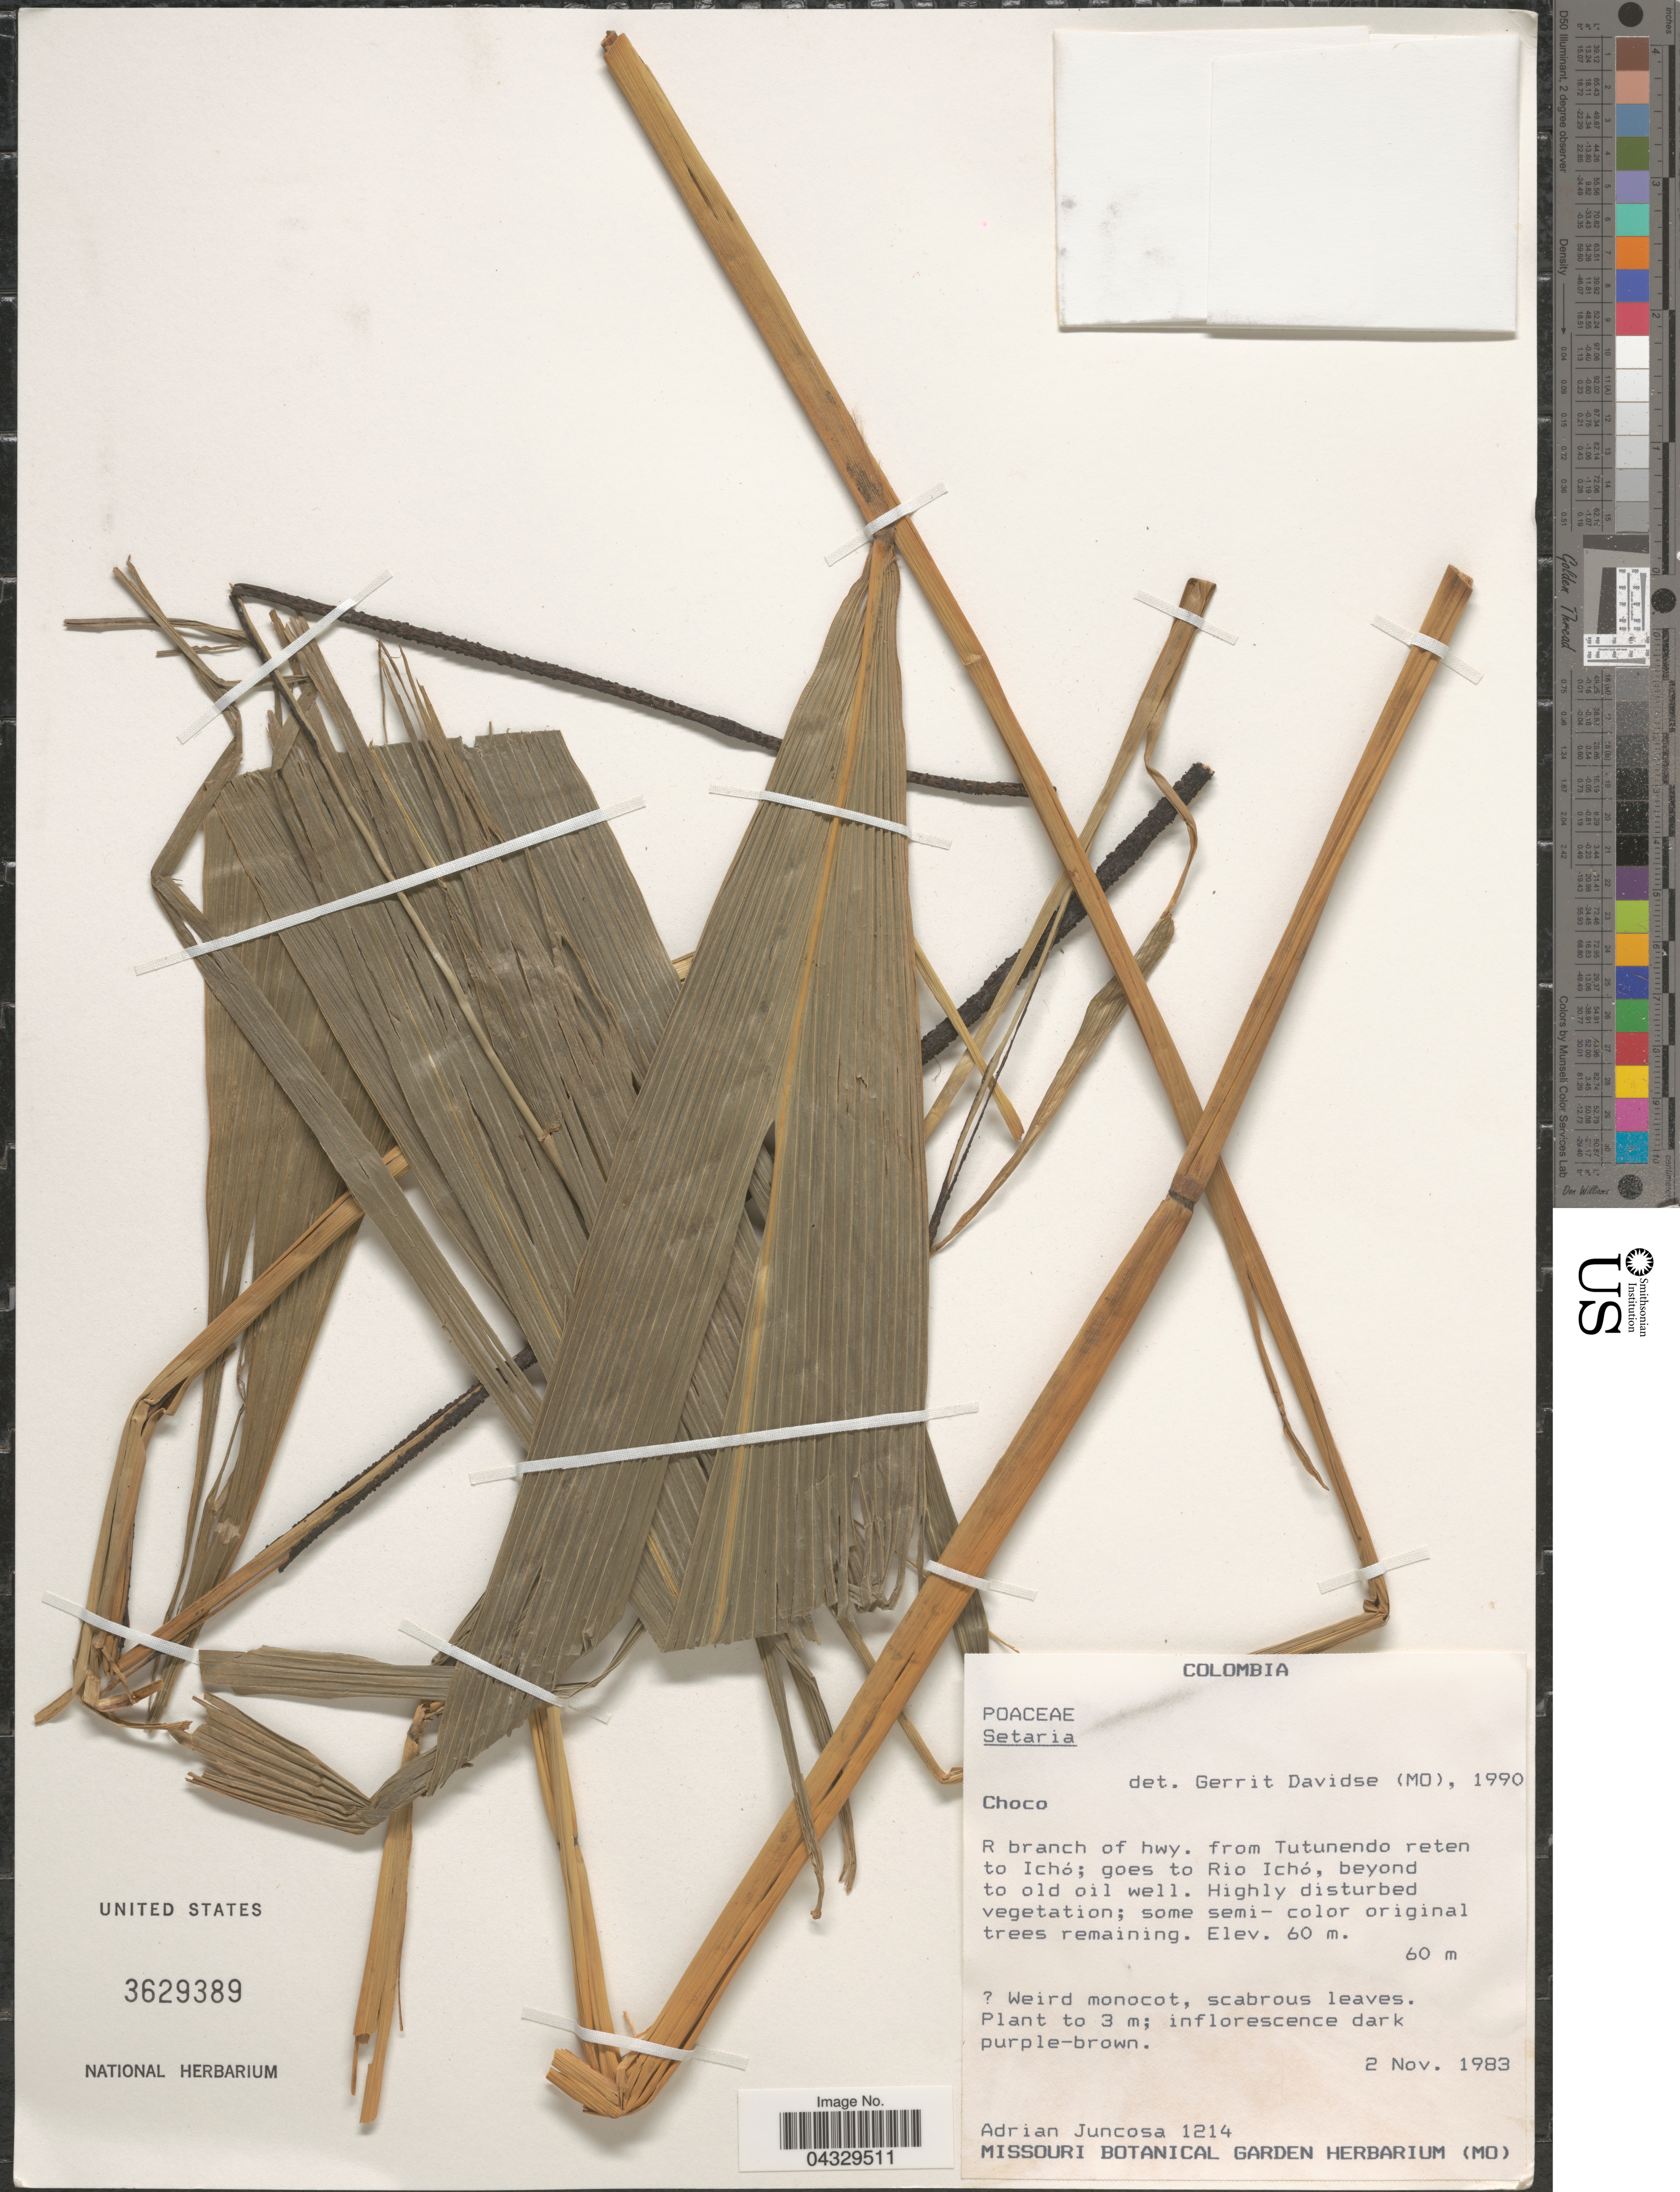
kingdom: Plantae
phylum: Tracheophyta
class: Liliopsida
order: Poales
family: Poaceae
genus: Setaria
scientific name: Setaria sp.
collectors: A. Juncosa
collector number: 1214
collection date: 1983-11-02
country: Colombia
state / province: Chocó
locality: R branch of hwy. from Tutunendo reten to Ichó; goes to Rio Ichó, beyond to old oil well.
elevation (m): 60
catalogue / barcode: US 3629389